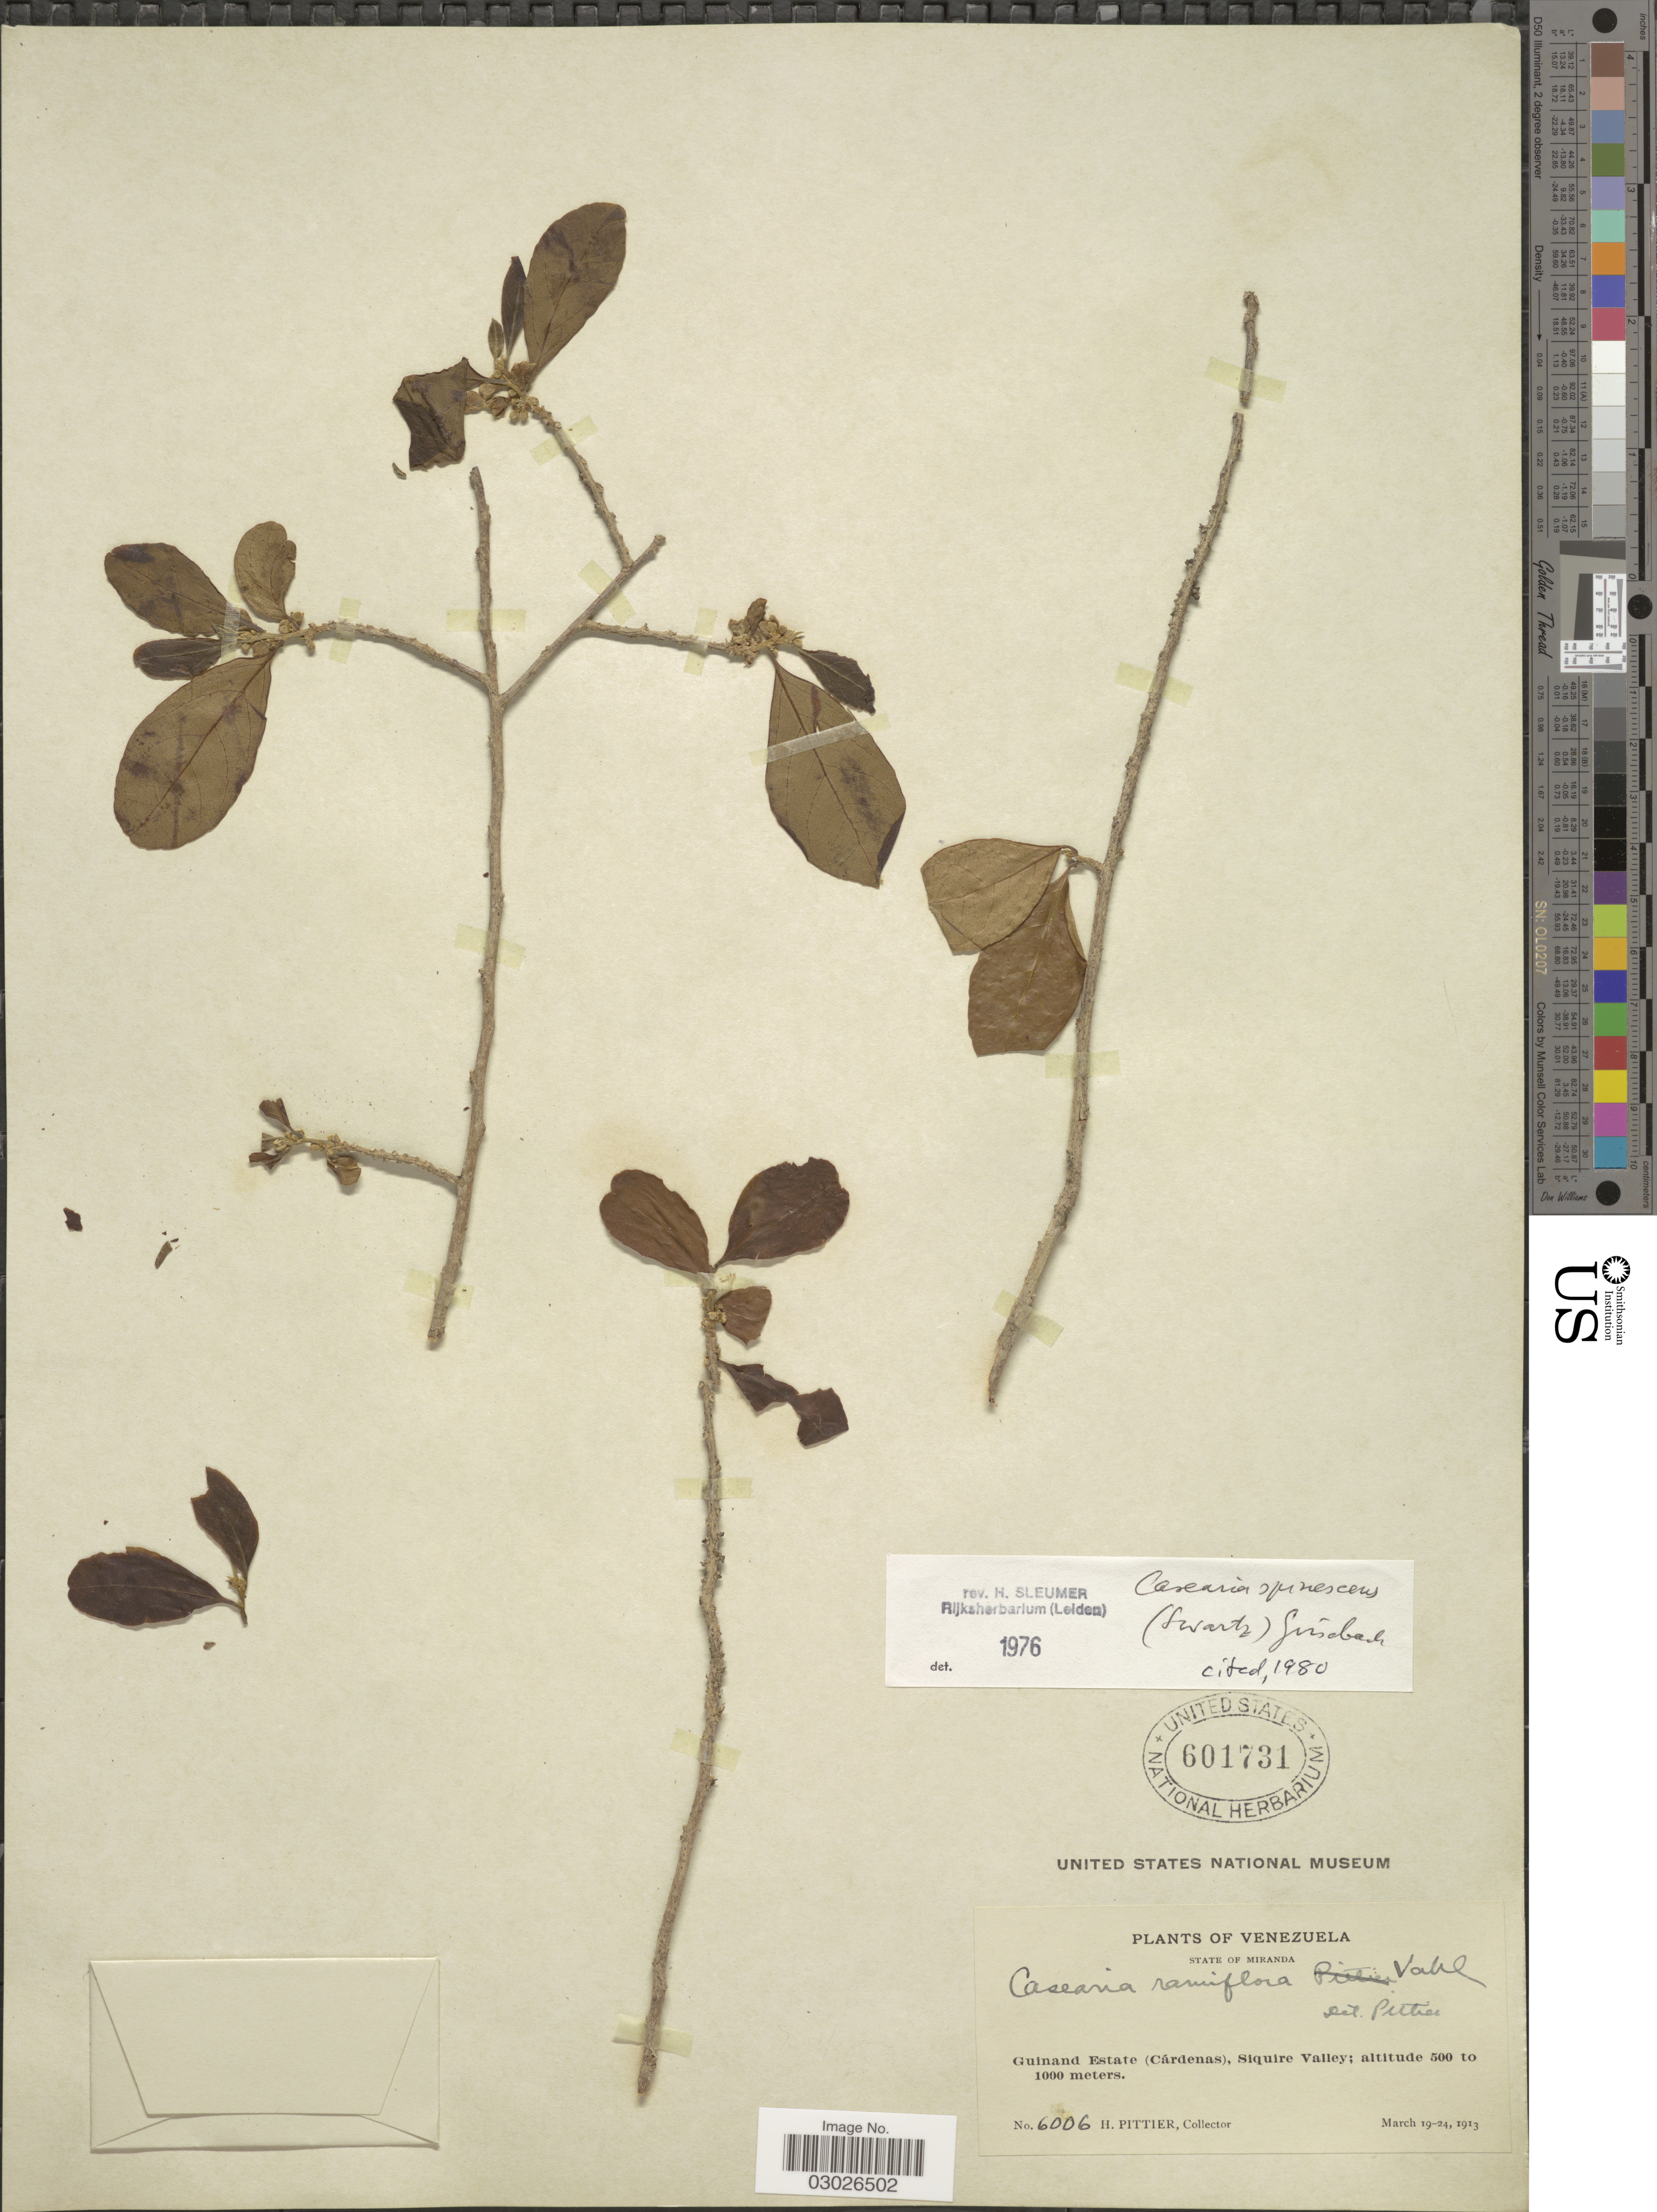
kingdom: Plantae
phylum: Tracheophyta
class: Magnoliopsida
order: Malpighiales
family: Salicaceae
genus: Casearia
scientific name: Casearia spinescens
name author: (Sw.) Griseb.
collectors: H. F. Pittier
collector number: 6006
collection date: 1913-03-19/1913-03-24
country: Venezuela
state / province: Miranda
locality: Guinand Estate (Cárdenas), Siquire Valley.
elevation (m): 500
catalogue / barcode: US 601731